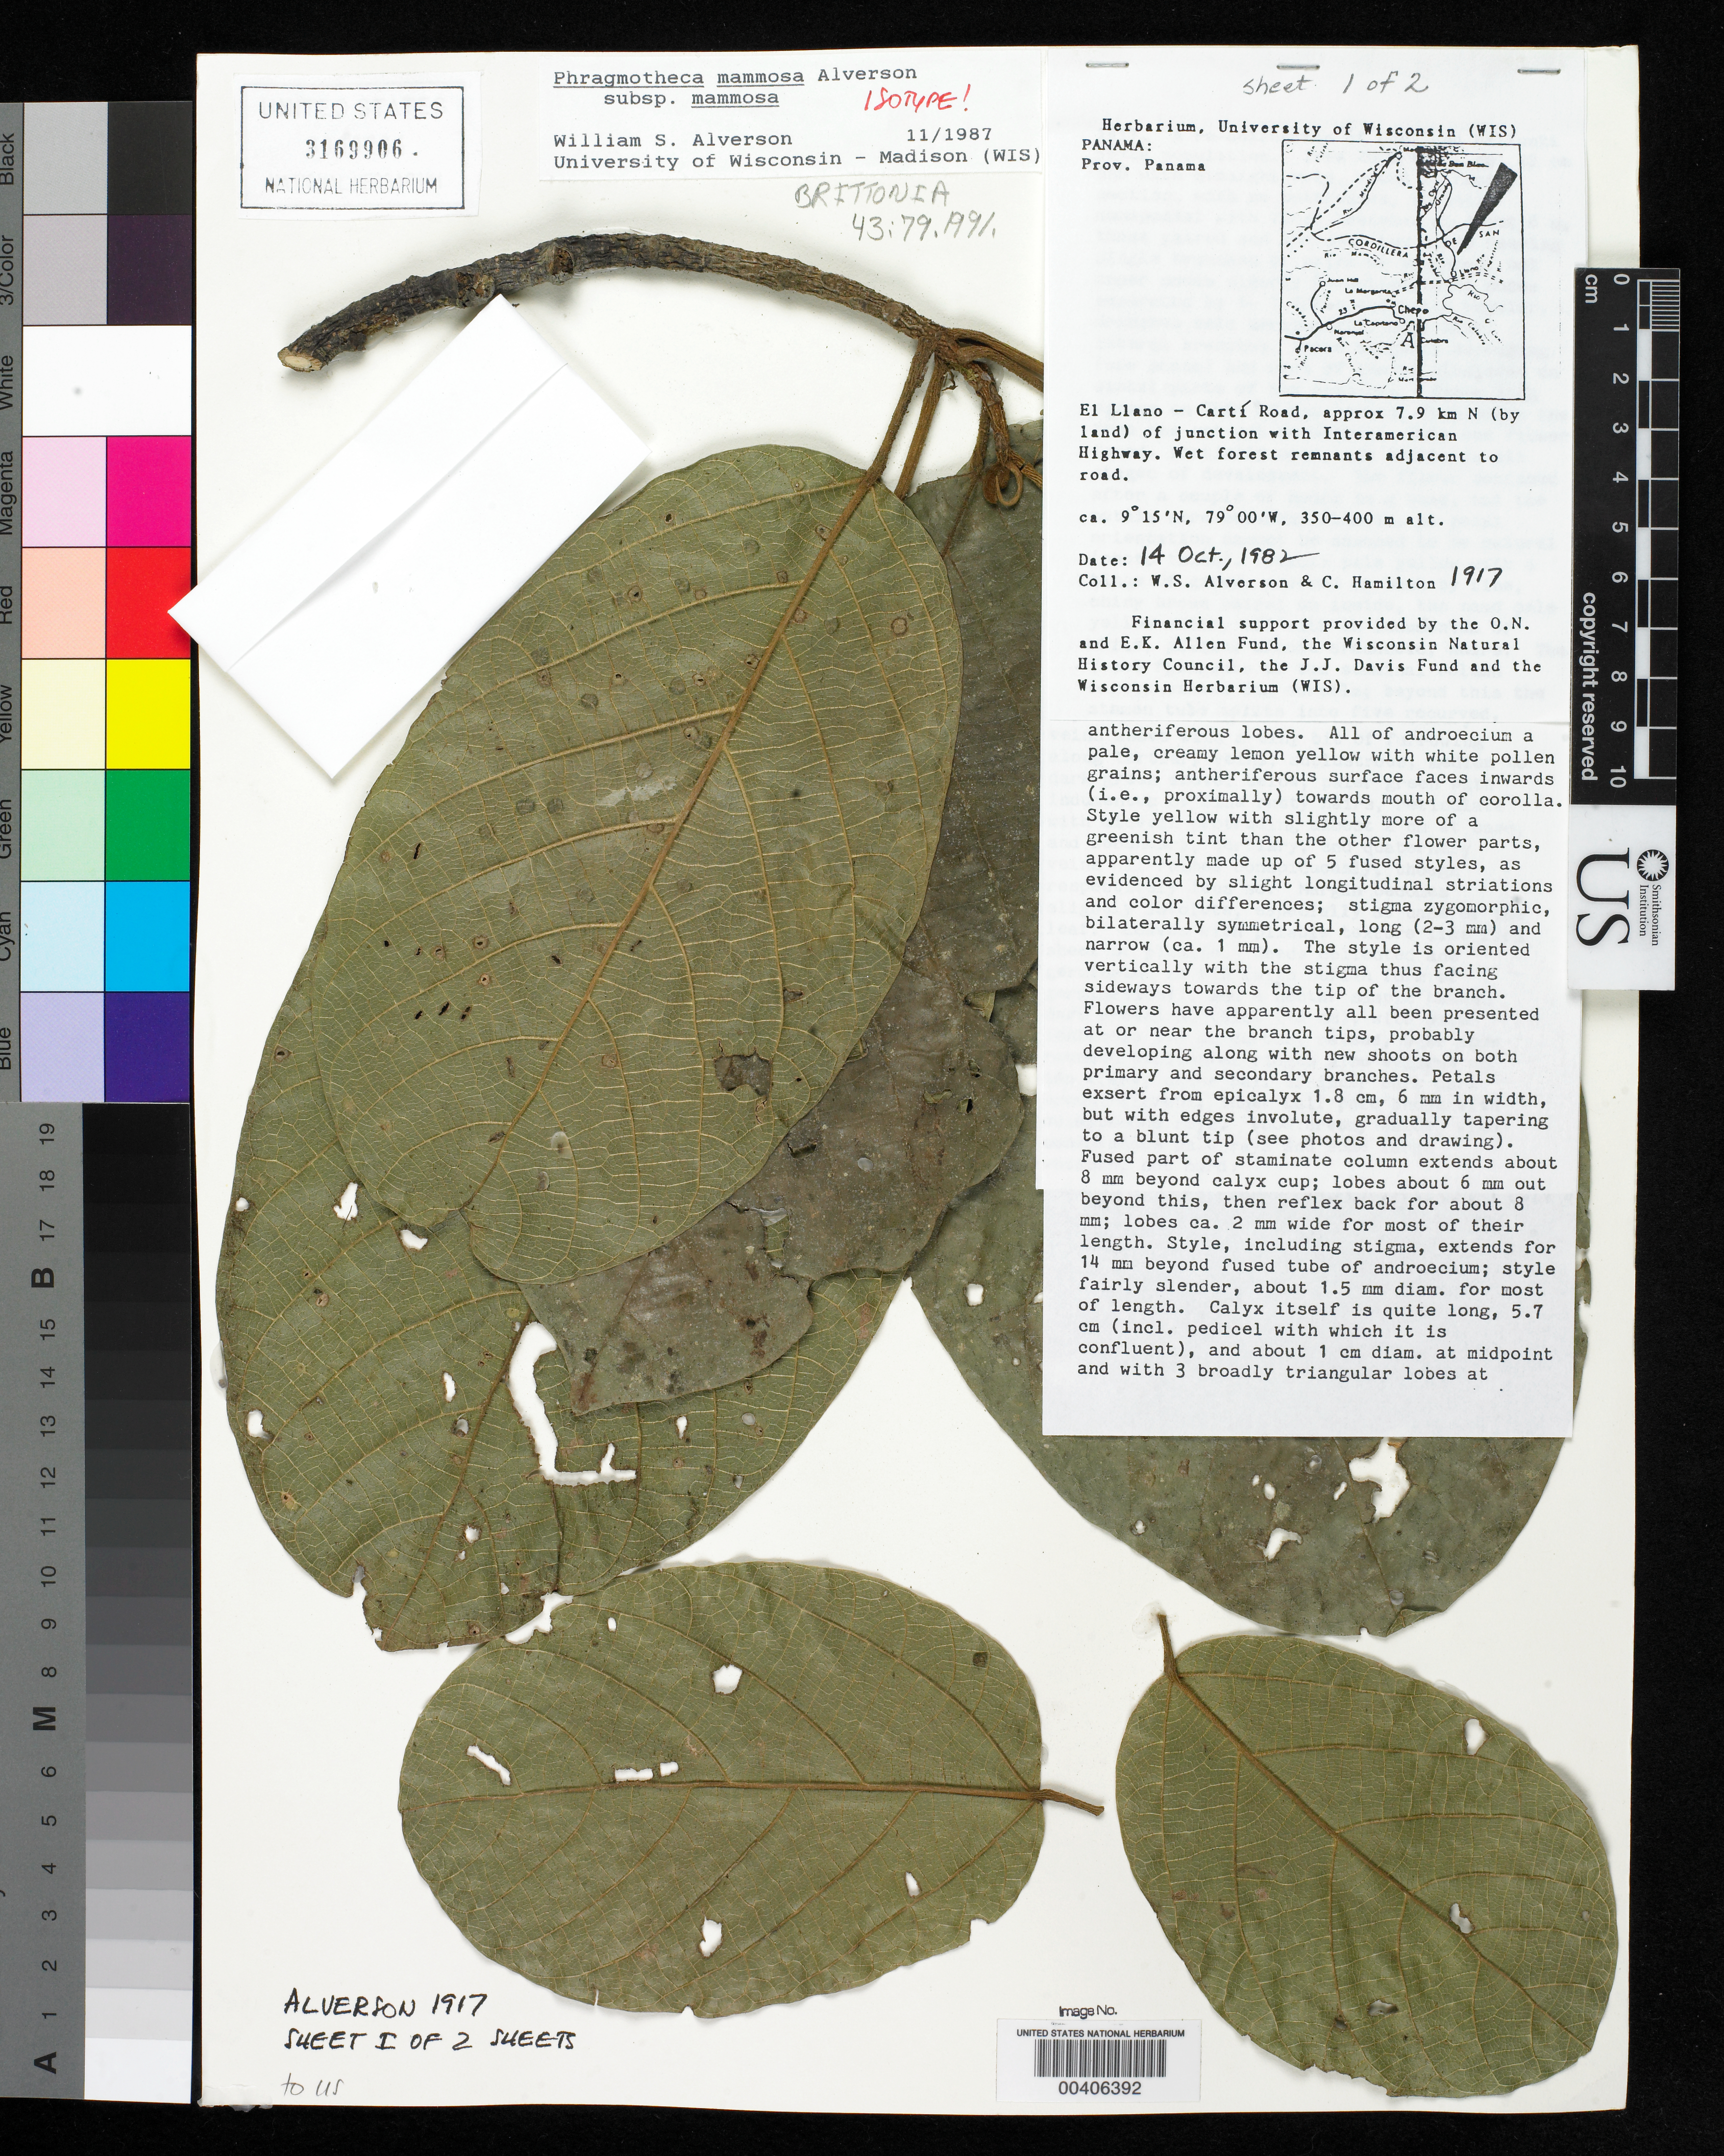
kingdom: Plantae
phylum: Tracheophyta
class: Magnoliopsida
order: Malvales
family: Malvaceae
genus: Phragmotheca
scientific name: Phragmotheca mammosa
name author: W.S. Alverson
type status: Isotype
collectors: W. S. Alverson & C. Hamilton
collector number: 1917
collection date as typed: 14 Oct 1982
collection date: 1982-10-14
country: Panama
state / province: Panamá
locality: El Llano-Carti road, ca. 7.9. km (by land) of junction with Interamerican highway.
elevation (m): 350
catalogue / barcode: US 3169906